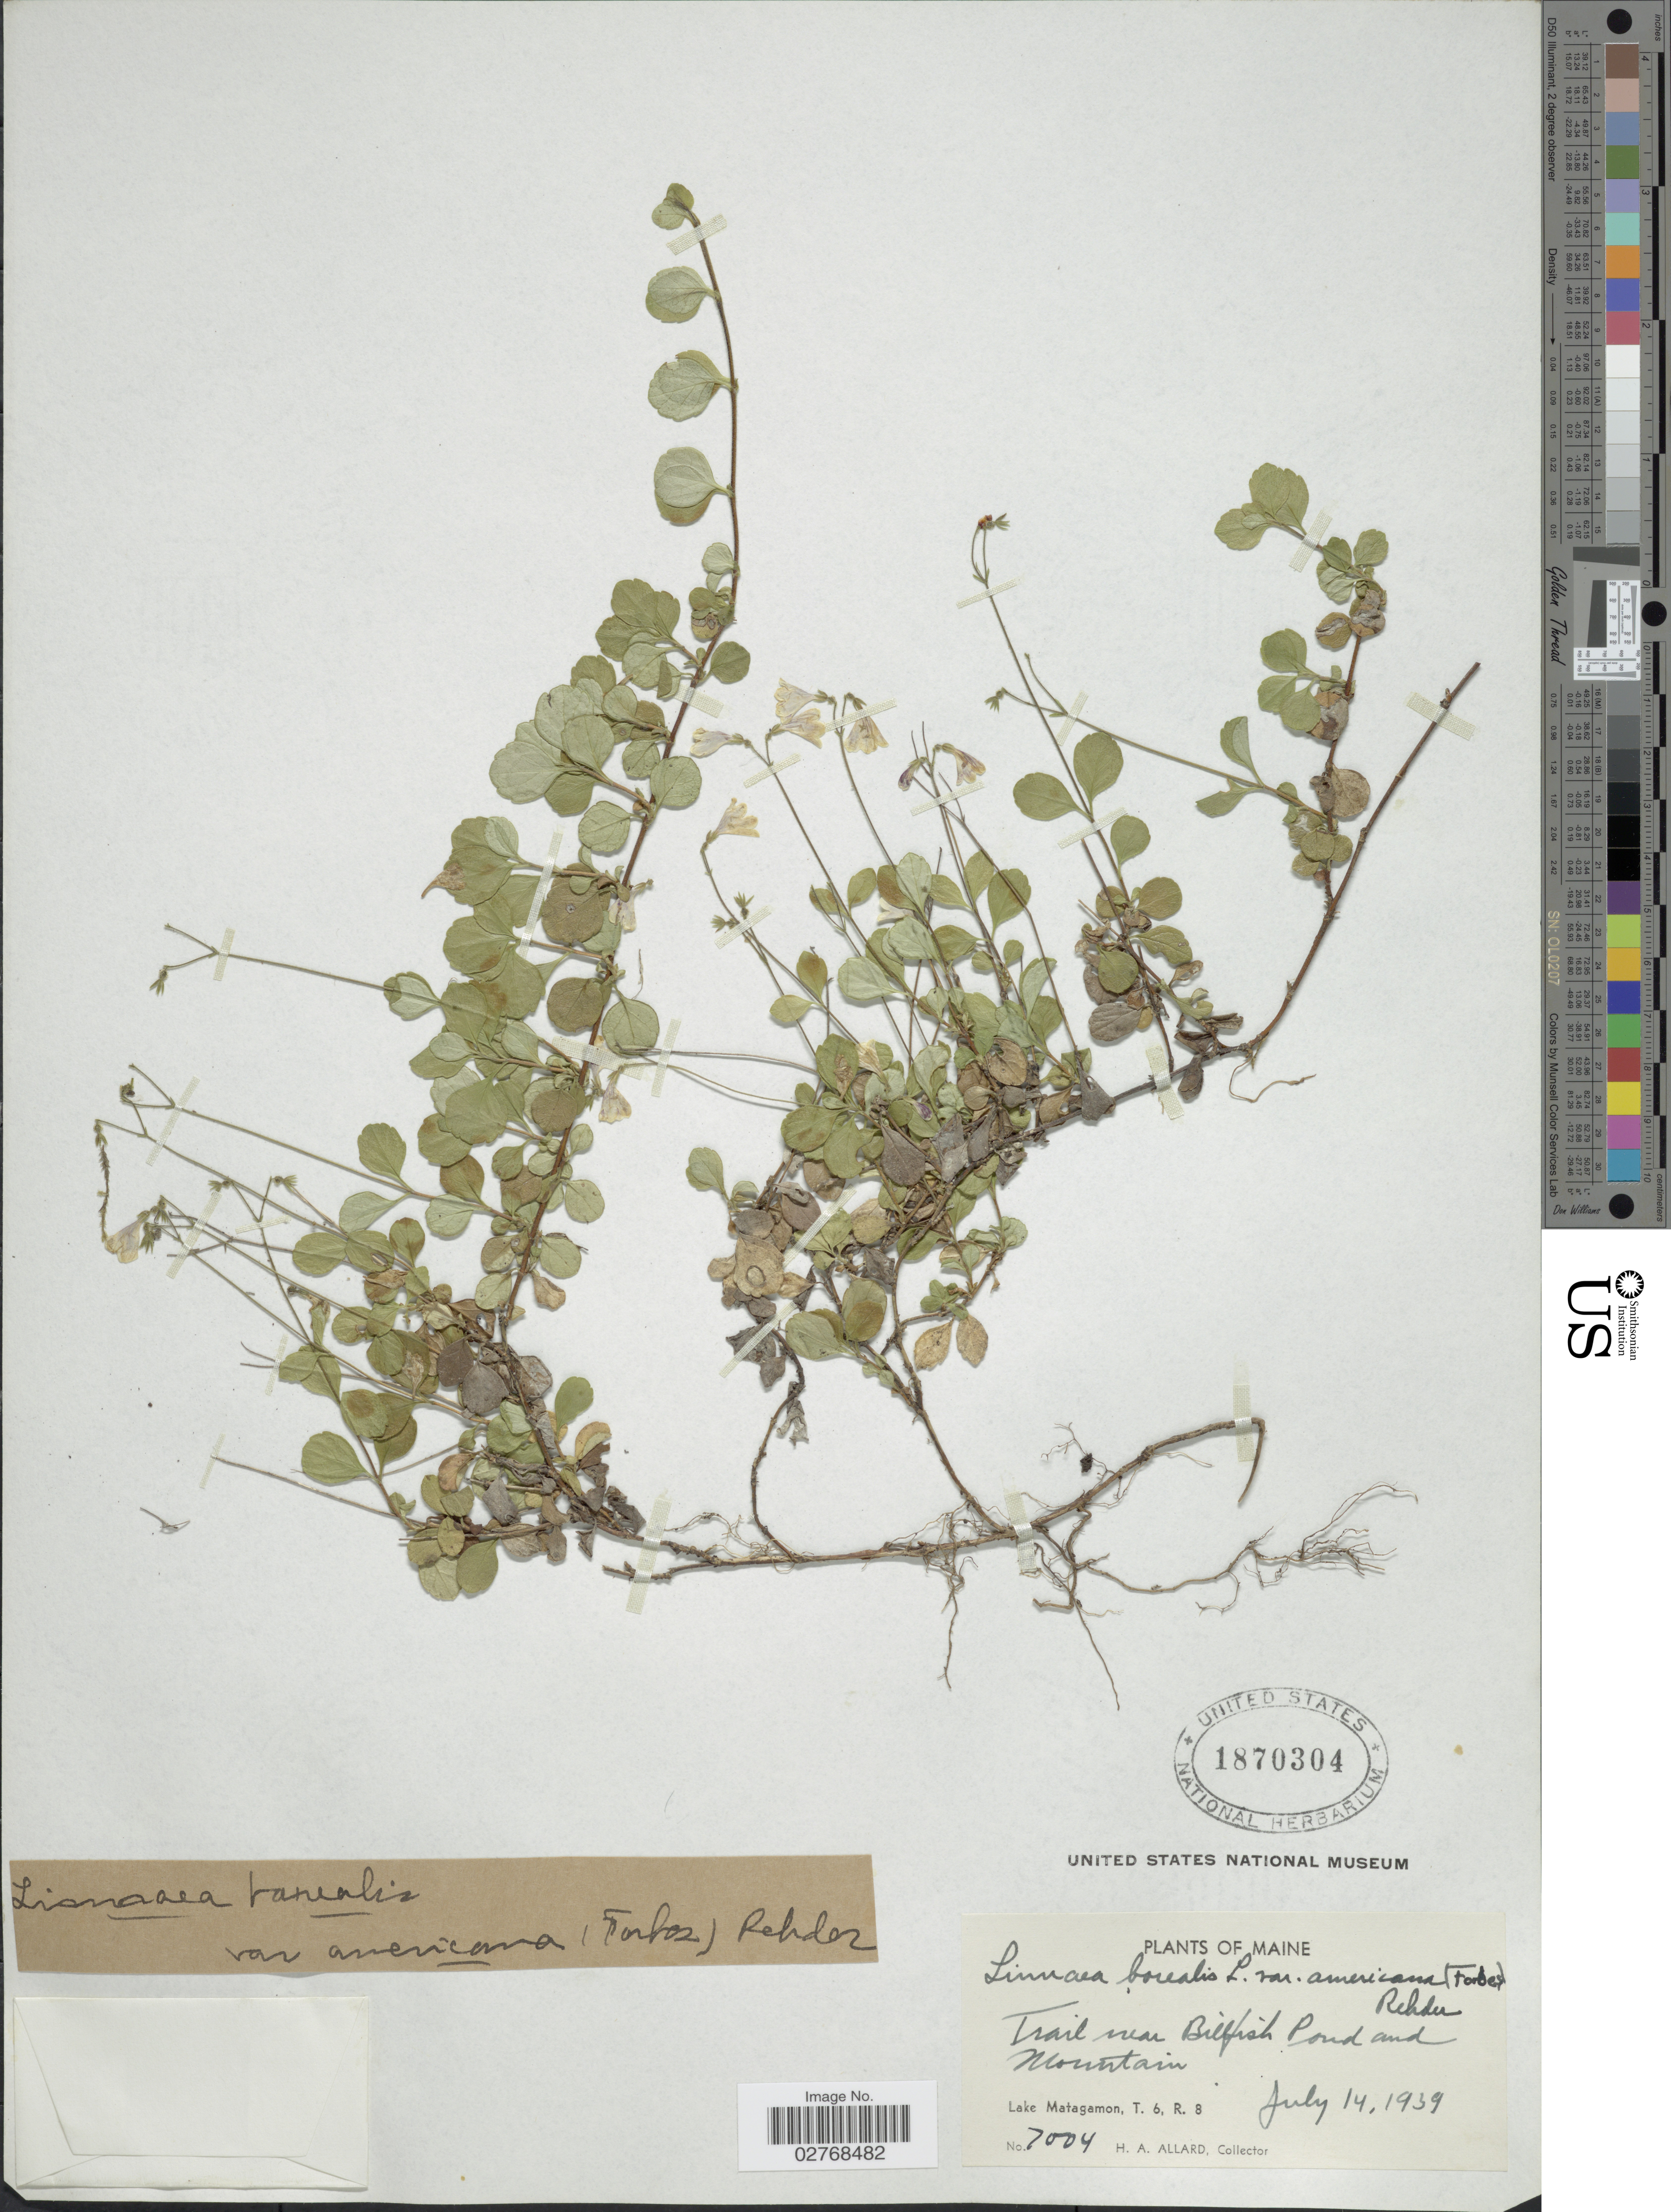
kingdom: Plantae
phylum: Tracheophyta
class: Magnoliopsida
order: Dipsacales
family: Caprifoliaceae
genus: Linnaea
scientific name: Linnaea borealis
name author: L.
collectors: H. A. Allard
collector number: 7004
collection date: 1939-07-14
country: United States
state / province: Maine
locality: Trail near Bilfish Pond and Mountain. Lake Matagamon, T. 6, R. 8.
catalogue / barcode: US 1870304